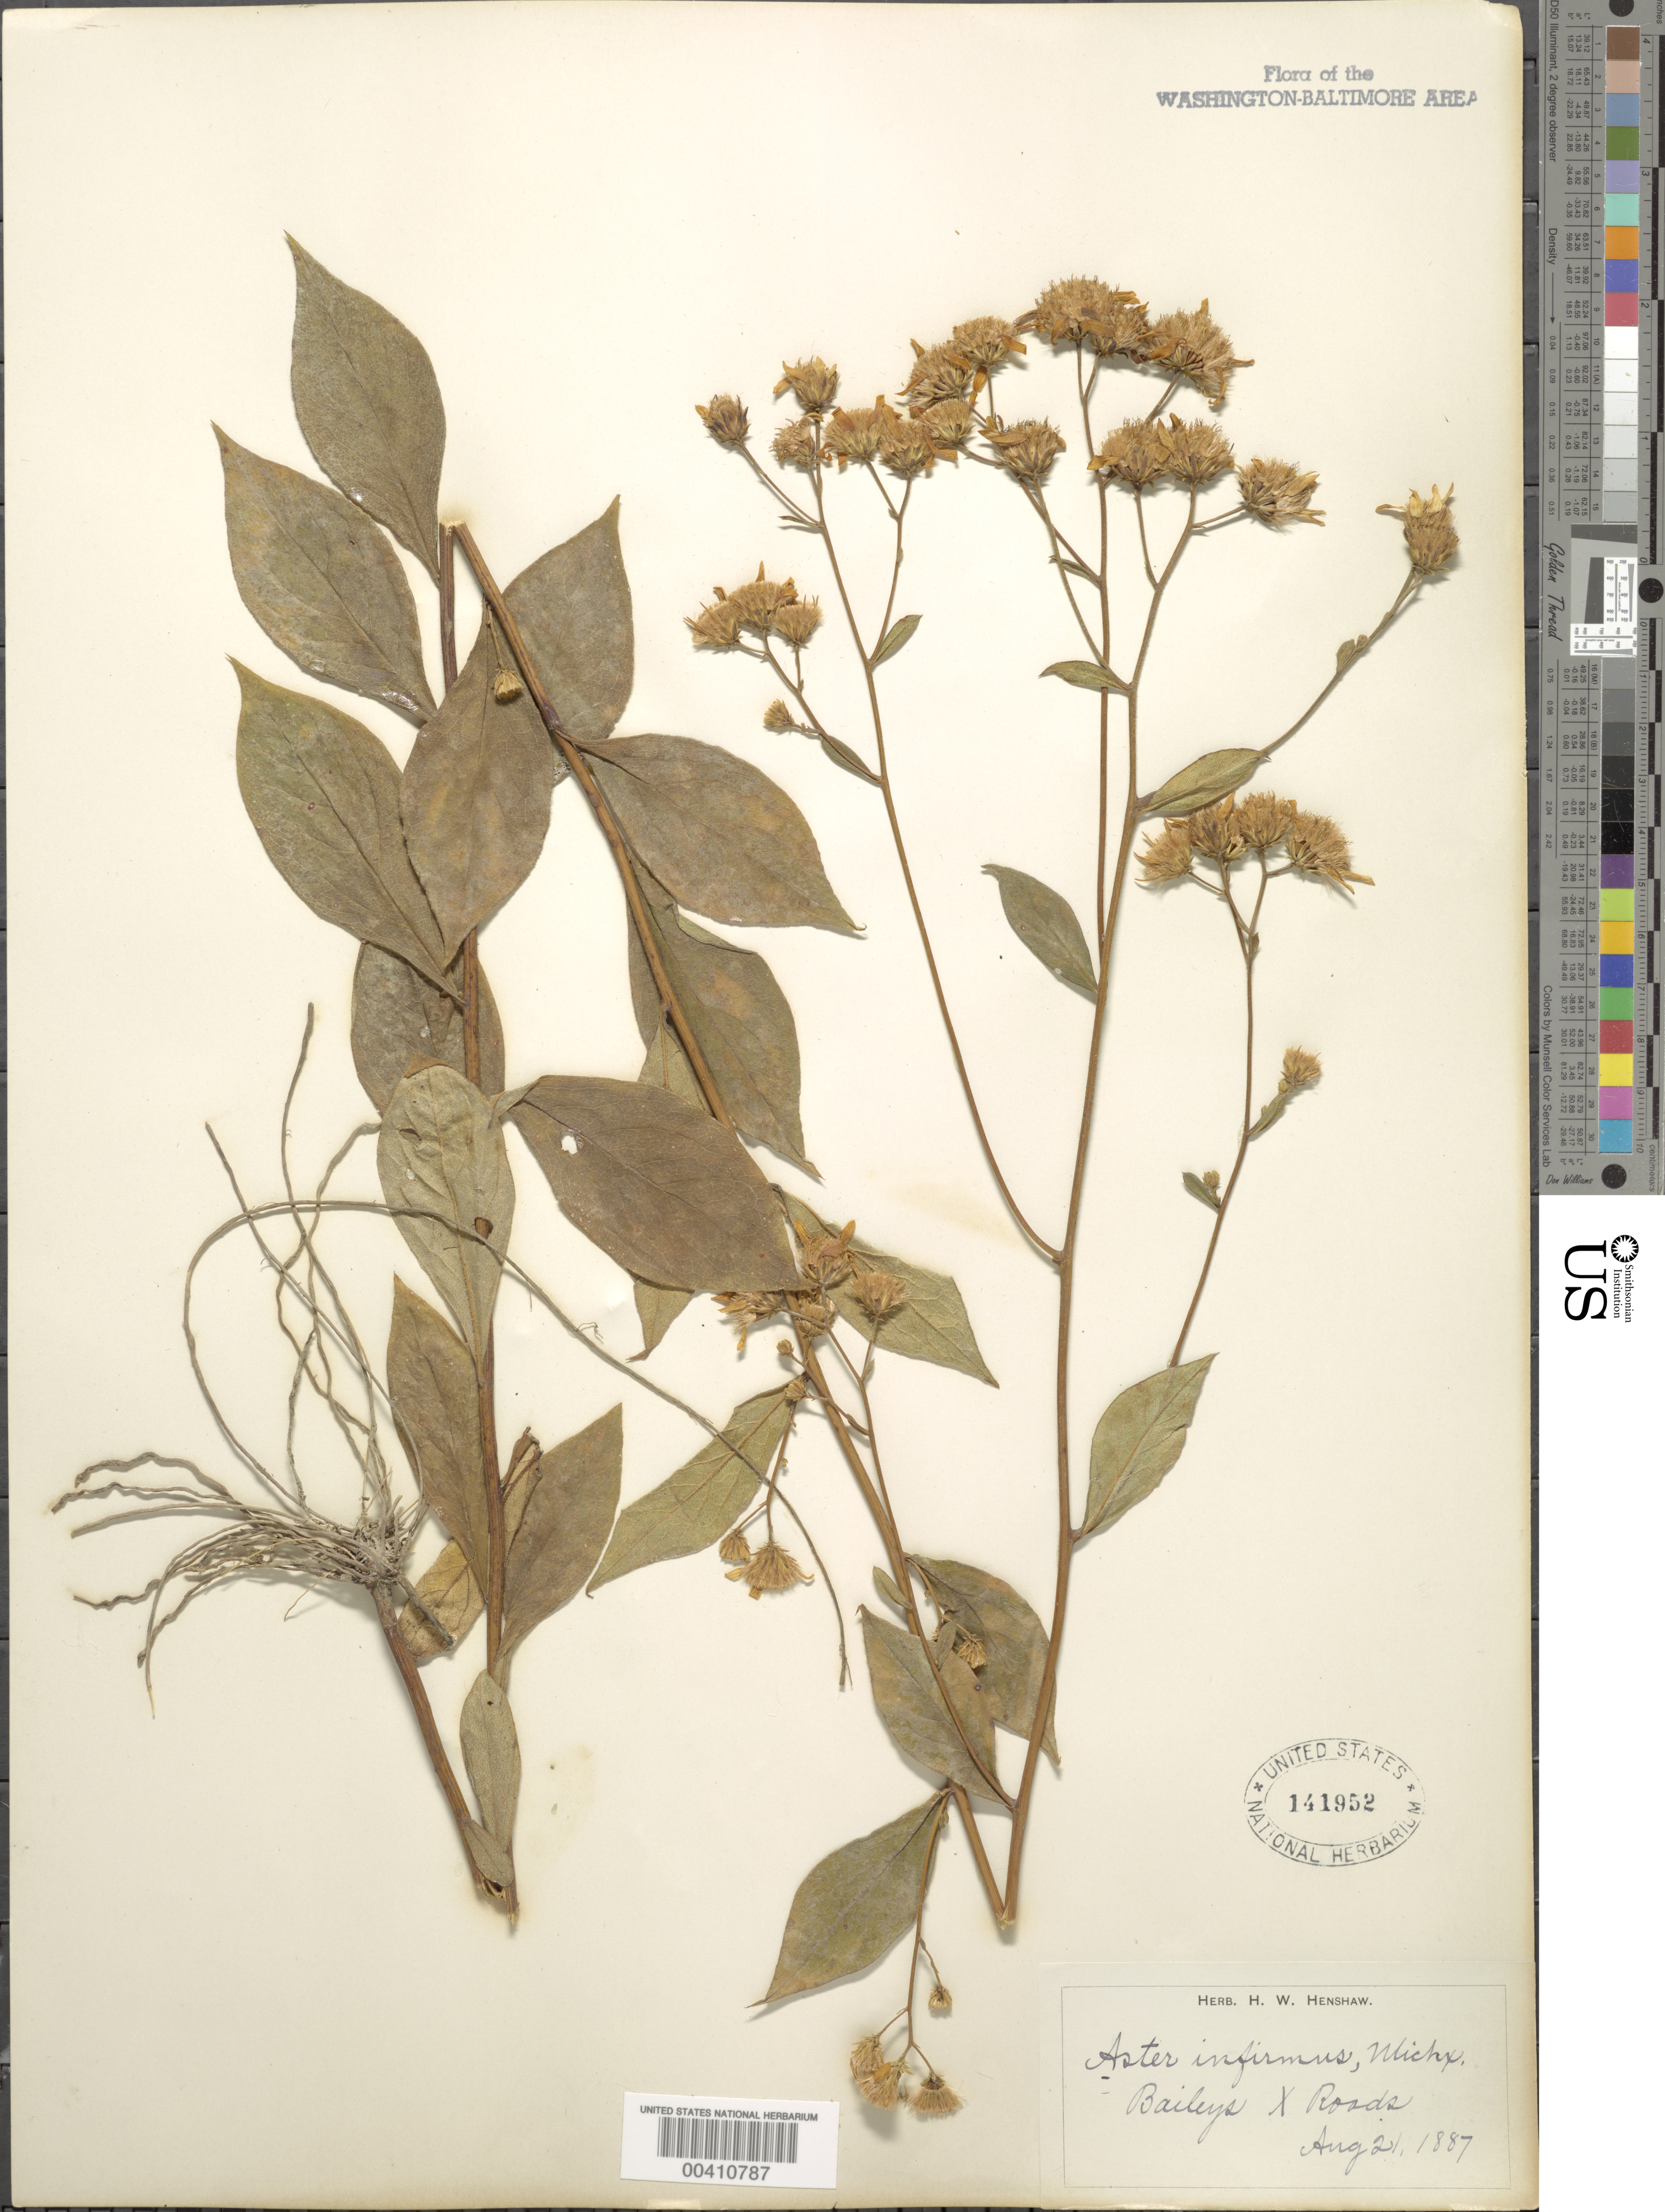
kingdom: Plantae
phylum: Tracheophyta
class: Magnoliopsida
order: Asterales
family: Asteraceae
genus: Doellingeria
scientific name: Doellingeria infirma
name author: (Michx.) Greene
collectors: H. Henshaw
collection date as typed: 21 Aug 1887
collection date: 1887-08-21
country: United States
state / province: Virginia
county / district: Fairfax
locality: Baileys Crossroads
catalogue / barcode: US 141952